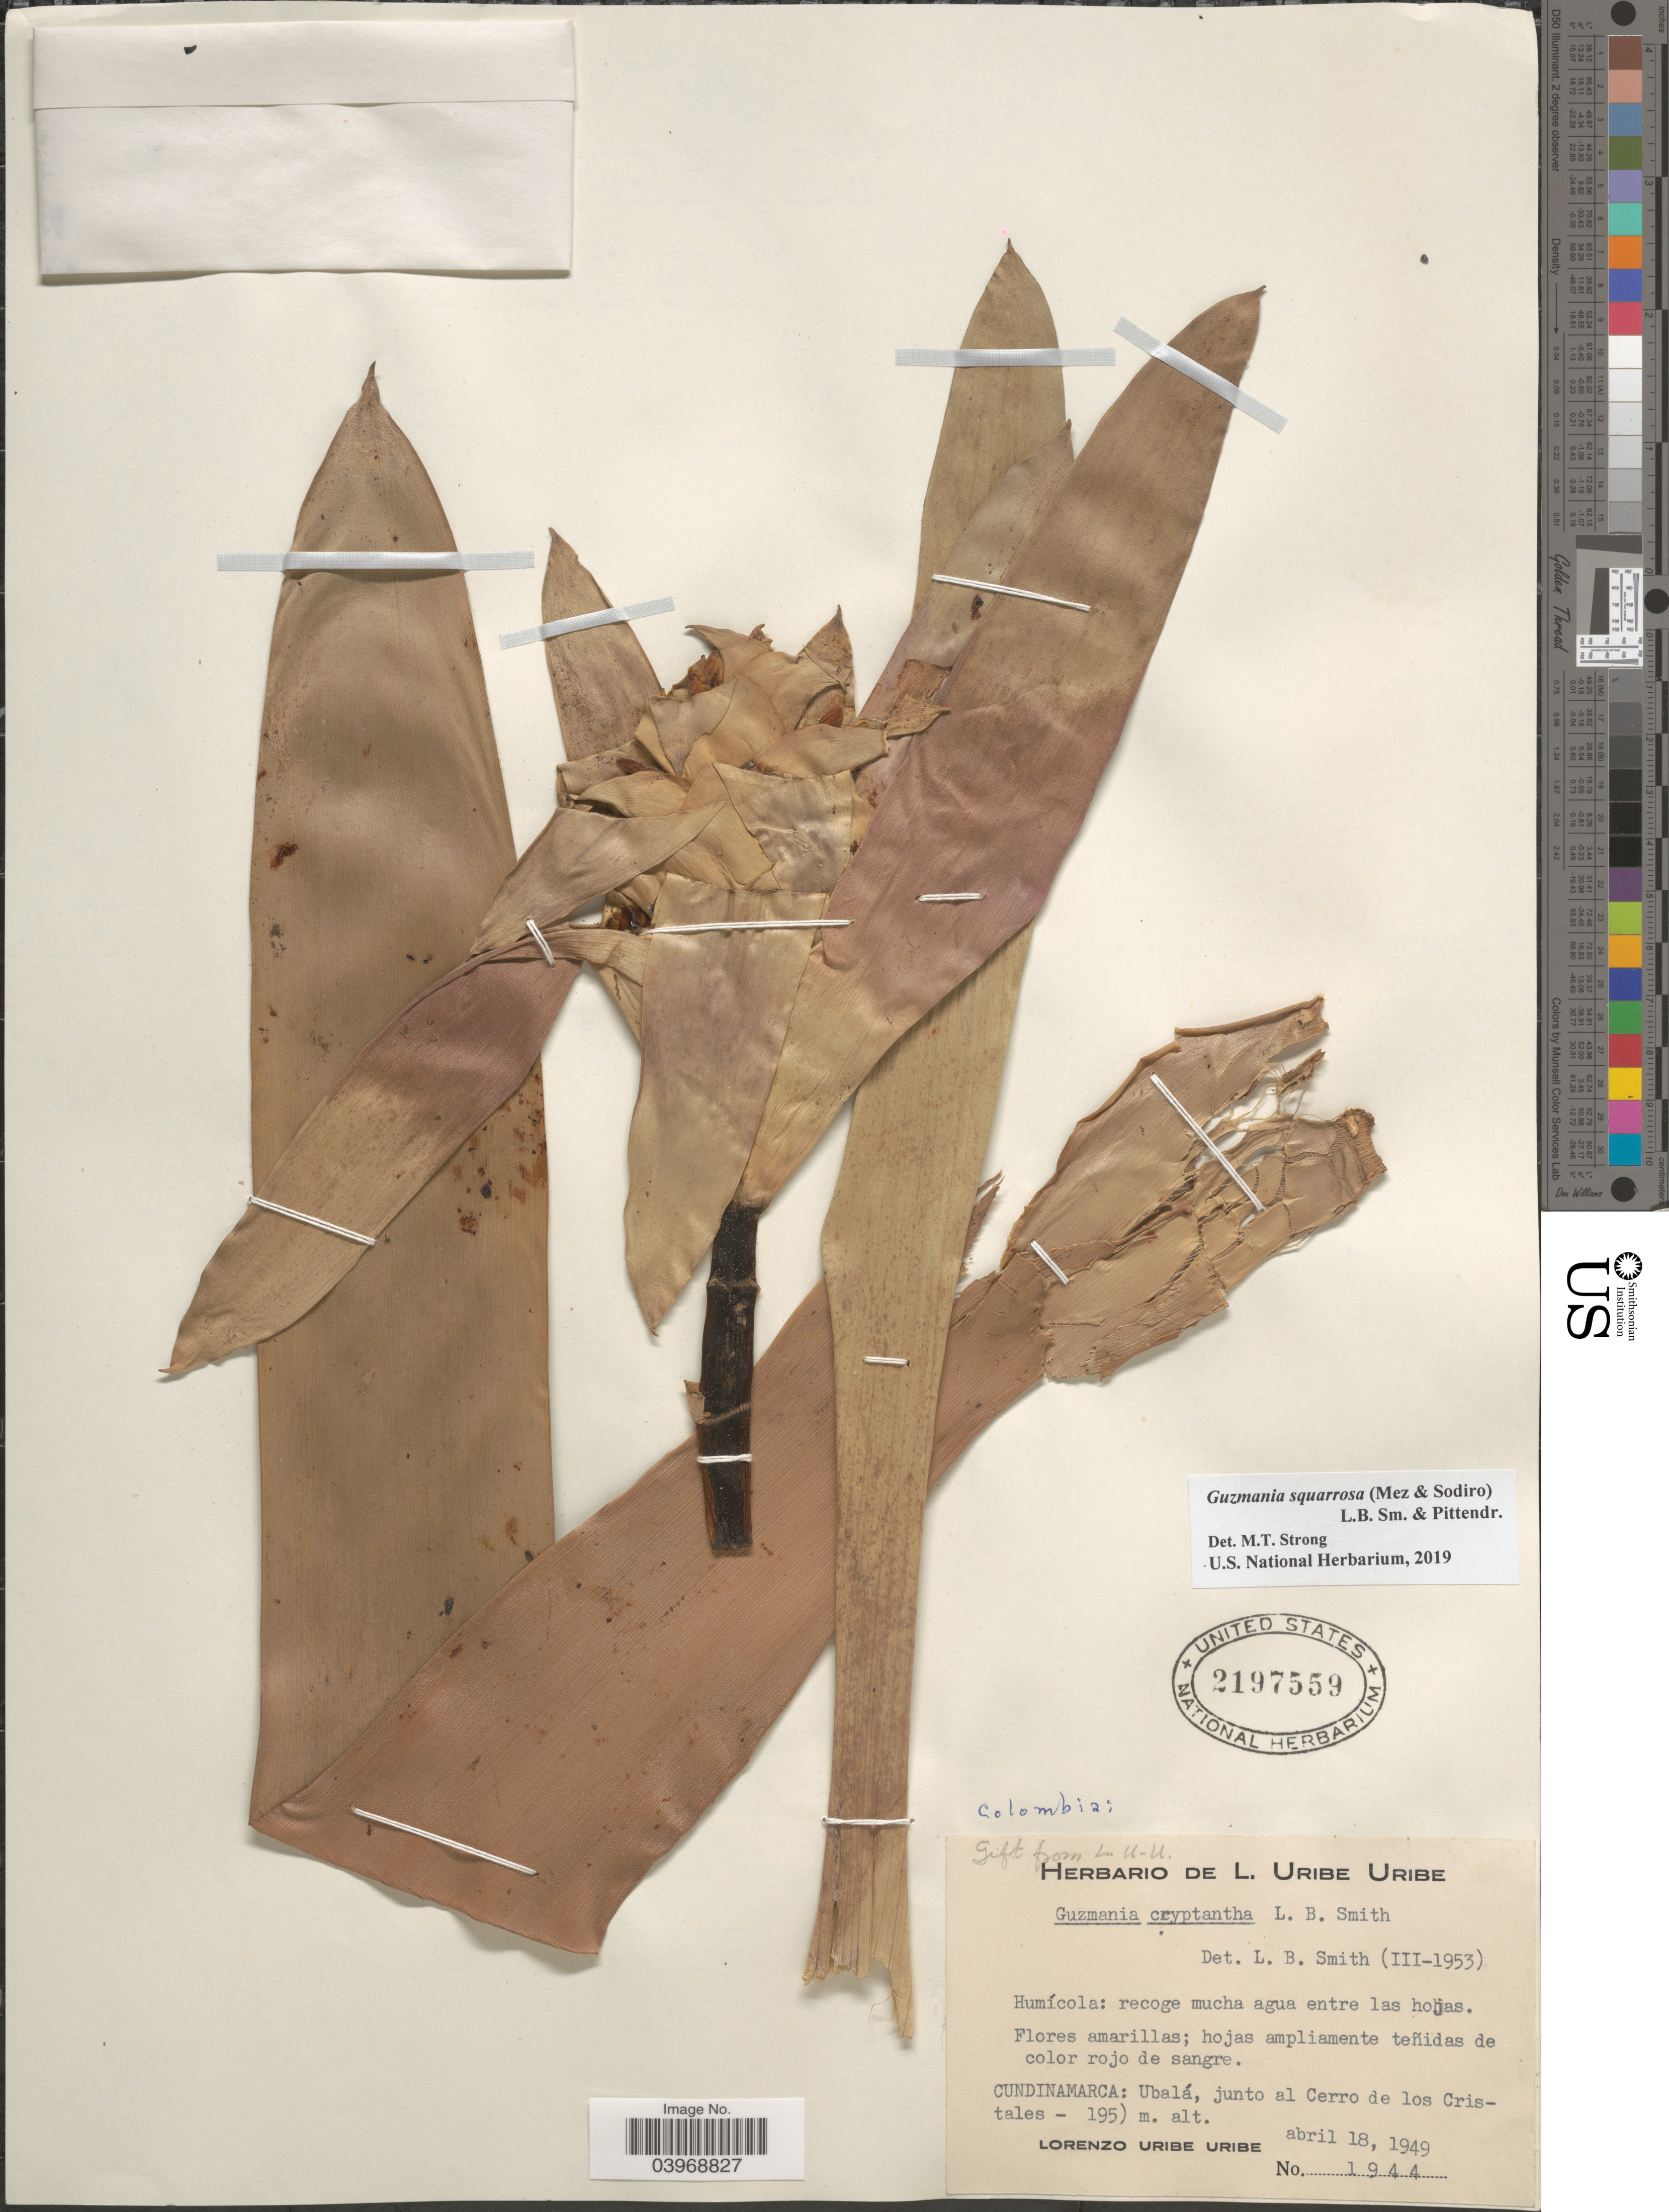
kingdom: Plantae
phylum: Tracheophyta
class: Liliopsida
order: Poales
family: Bromeliaceae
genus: Guzmania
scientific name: Guzmania squarrosa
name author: (Mez & Sodiro) L.B. Sm. & Pittendr.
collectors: L. Uribe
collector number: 1944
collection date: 1949-04-18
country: Colombia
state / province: Cundinamarca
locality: Ubalá, junto al Cerro de los Cristales.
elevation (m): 195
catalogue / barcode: US 2197559